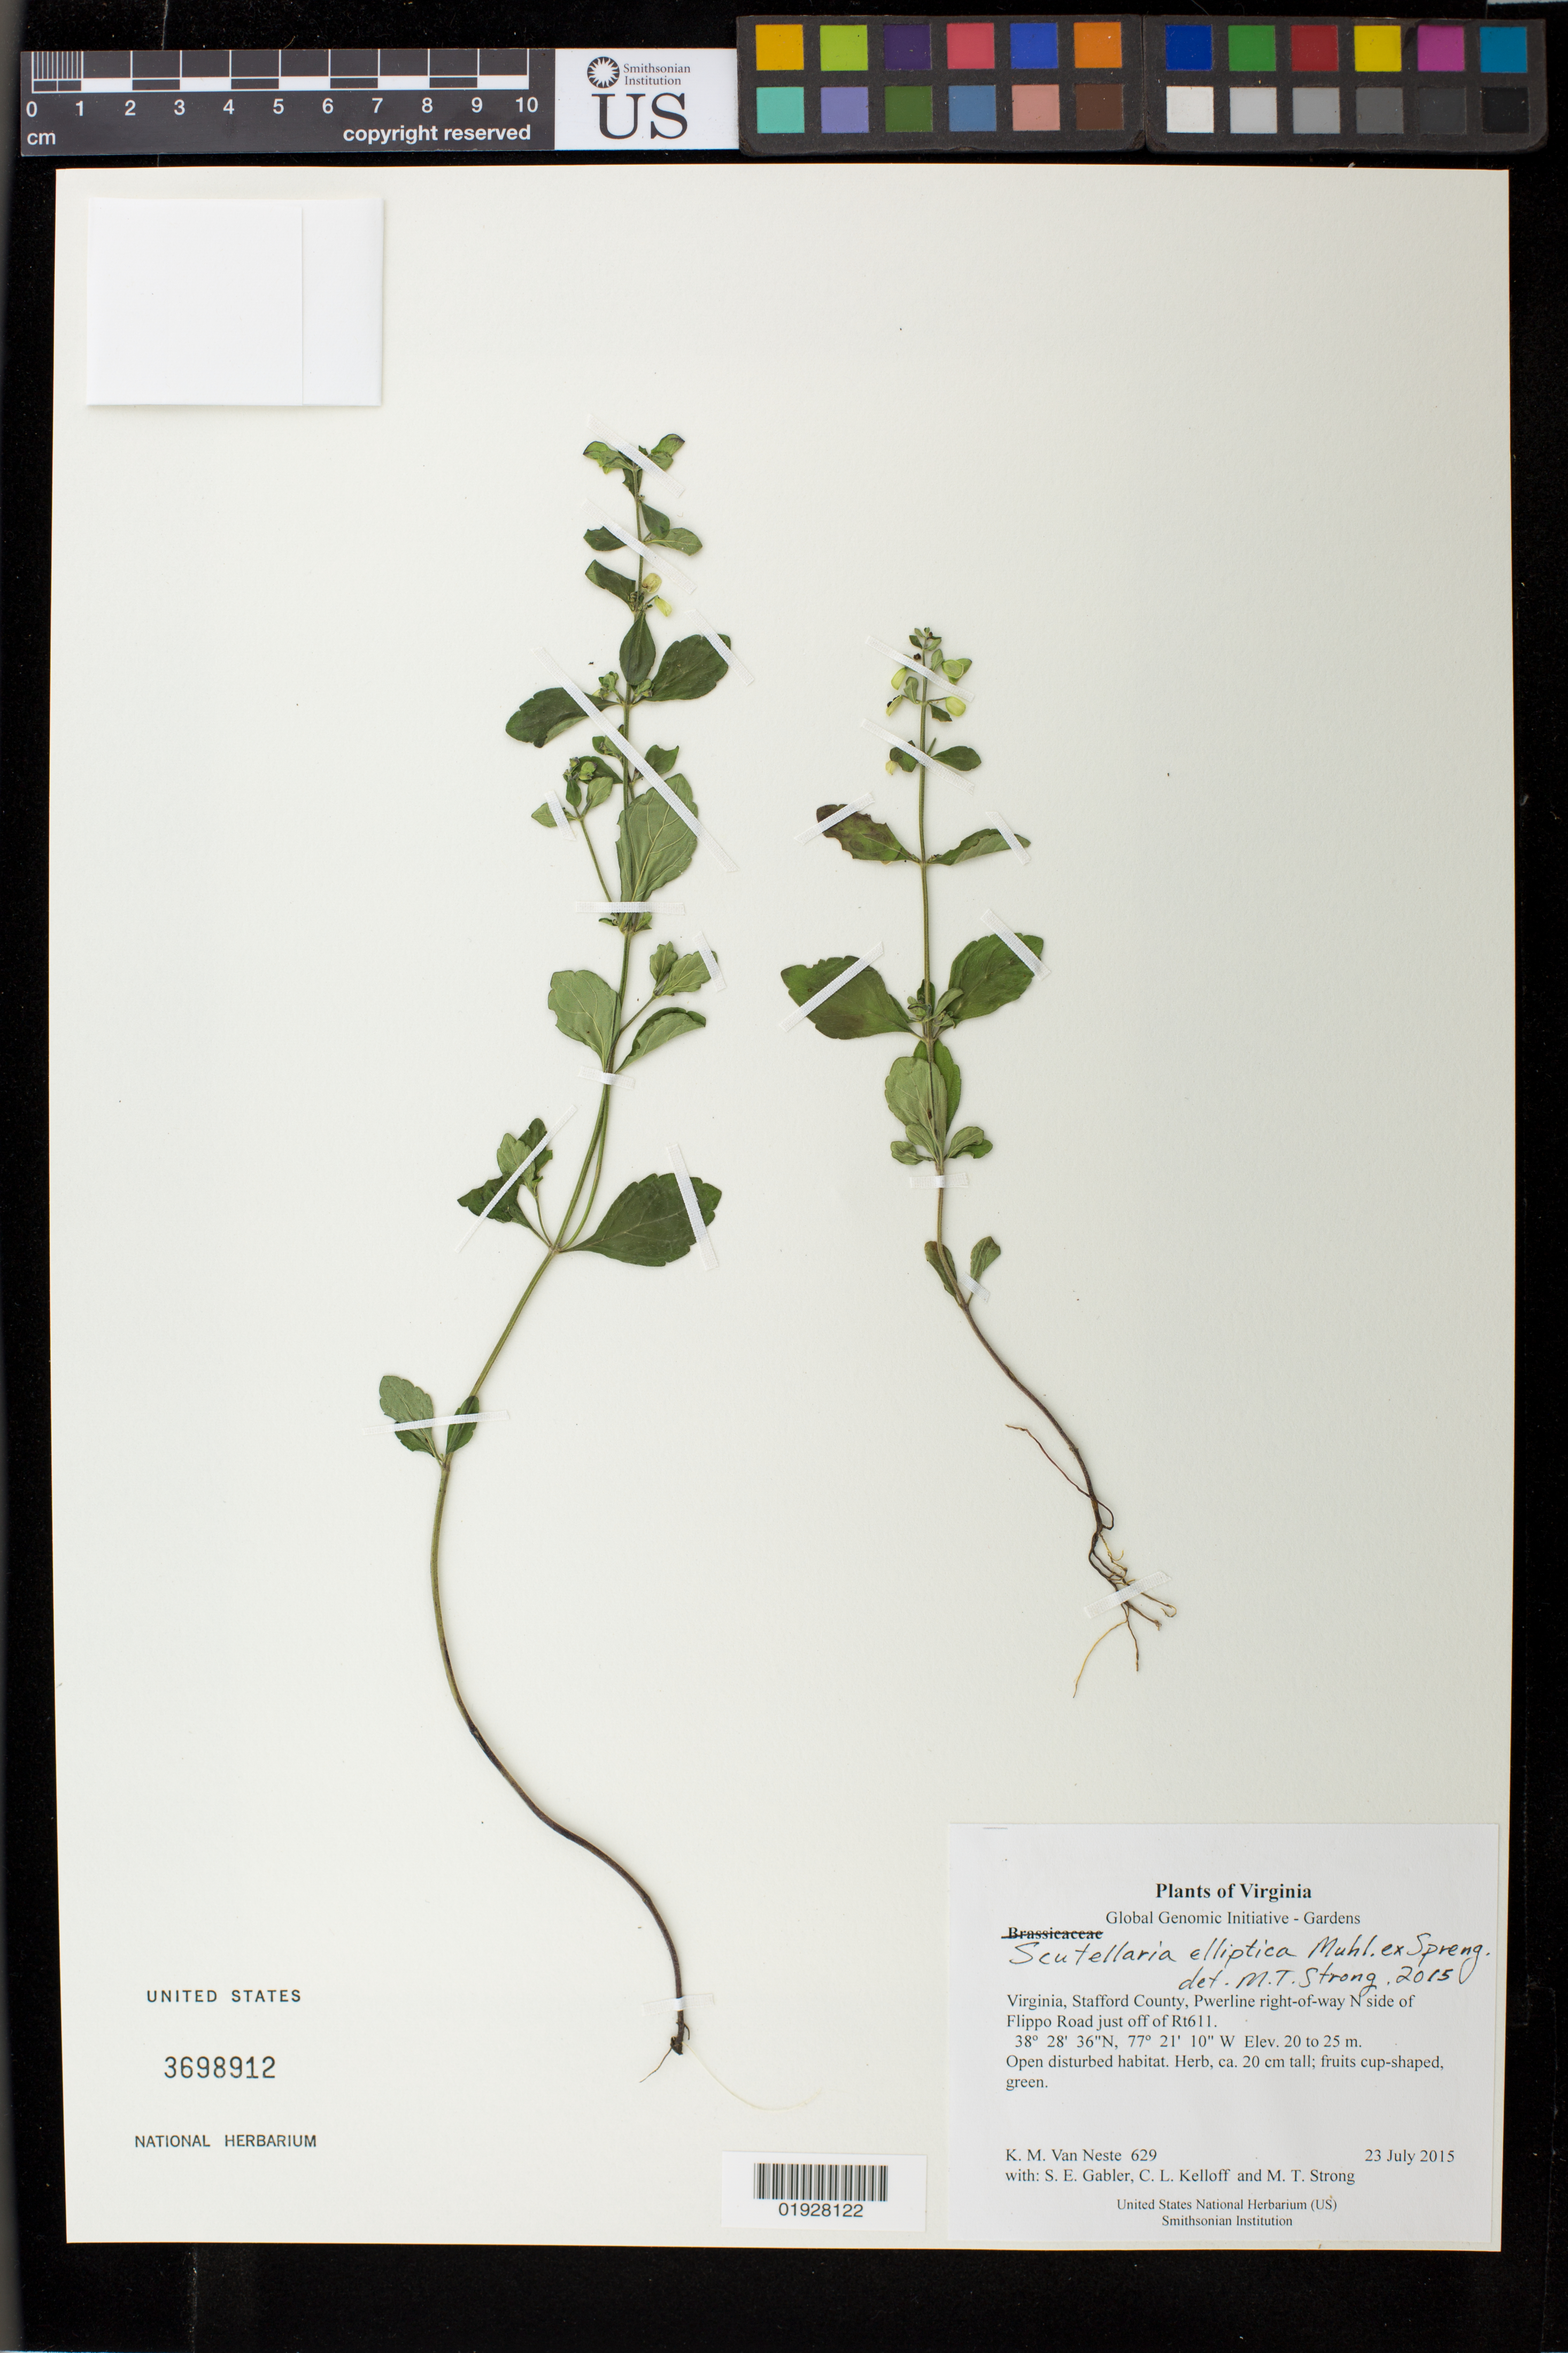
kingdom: Plantae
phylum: Tracheophyta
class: Magnoliopsida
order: Lamiales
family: Lamiaceae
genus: Scutellaria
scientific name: Scutellaria elliptica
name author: Muhl.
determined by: Strong, M. T., (US), Smithsonian Institution - National Museum of Natural History (UNITED STATES)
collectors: K. M. Van Neste, S. E. Gabler, C. L. Kelloff & M. T. Strong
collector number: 629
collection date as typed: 23 July 2015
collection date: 2015-07-23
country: United States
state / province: Virginia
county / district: Stafford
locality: Pwerline right-of-way N side of Flippo Road just off of Rt611.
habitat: Open disturbed habitat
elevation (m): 20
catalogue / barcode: US 3698912